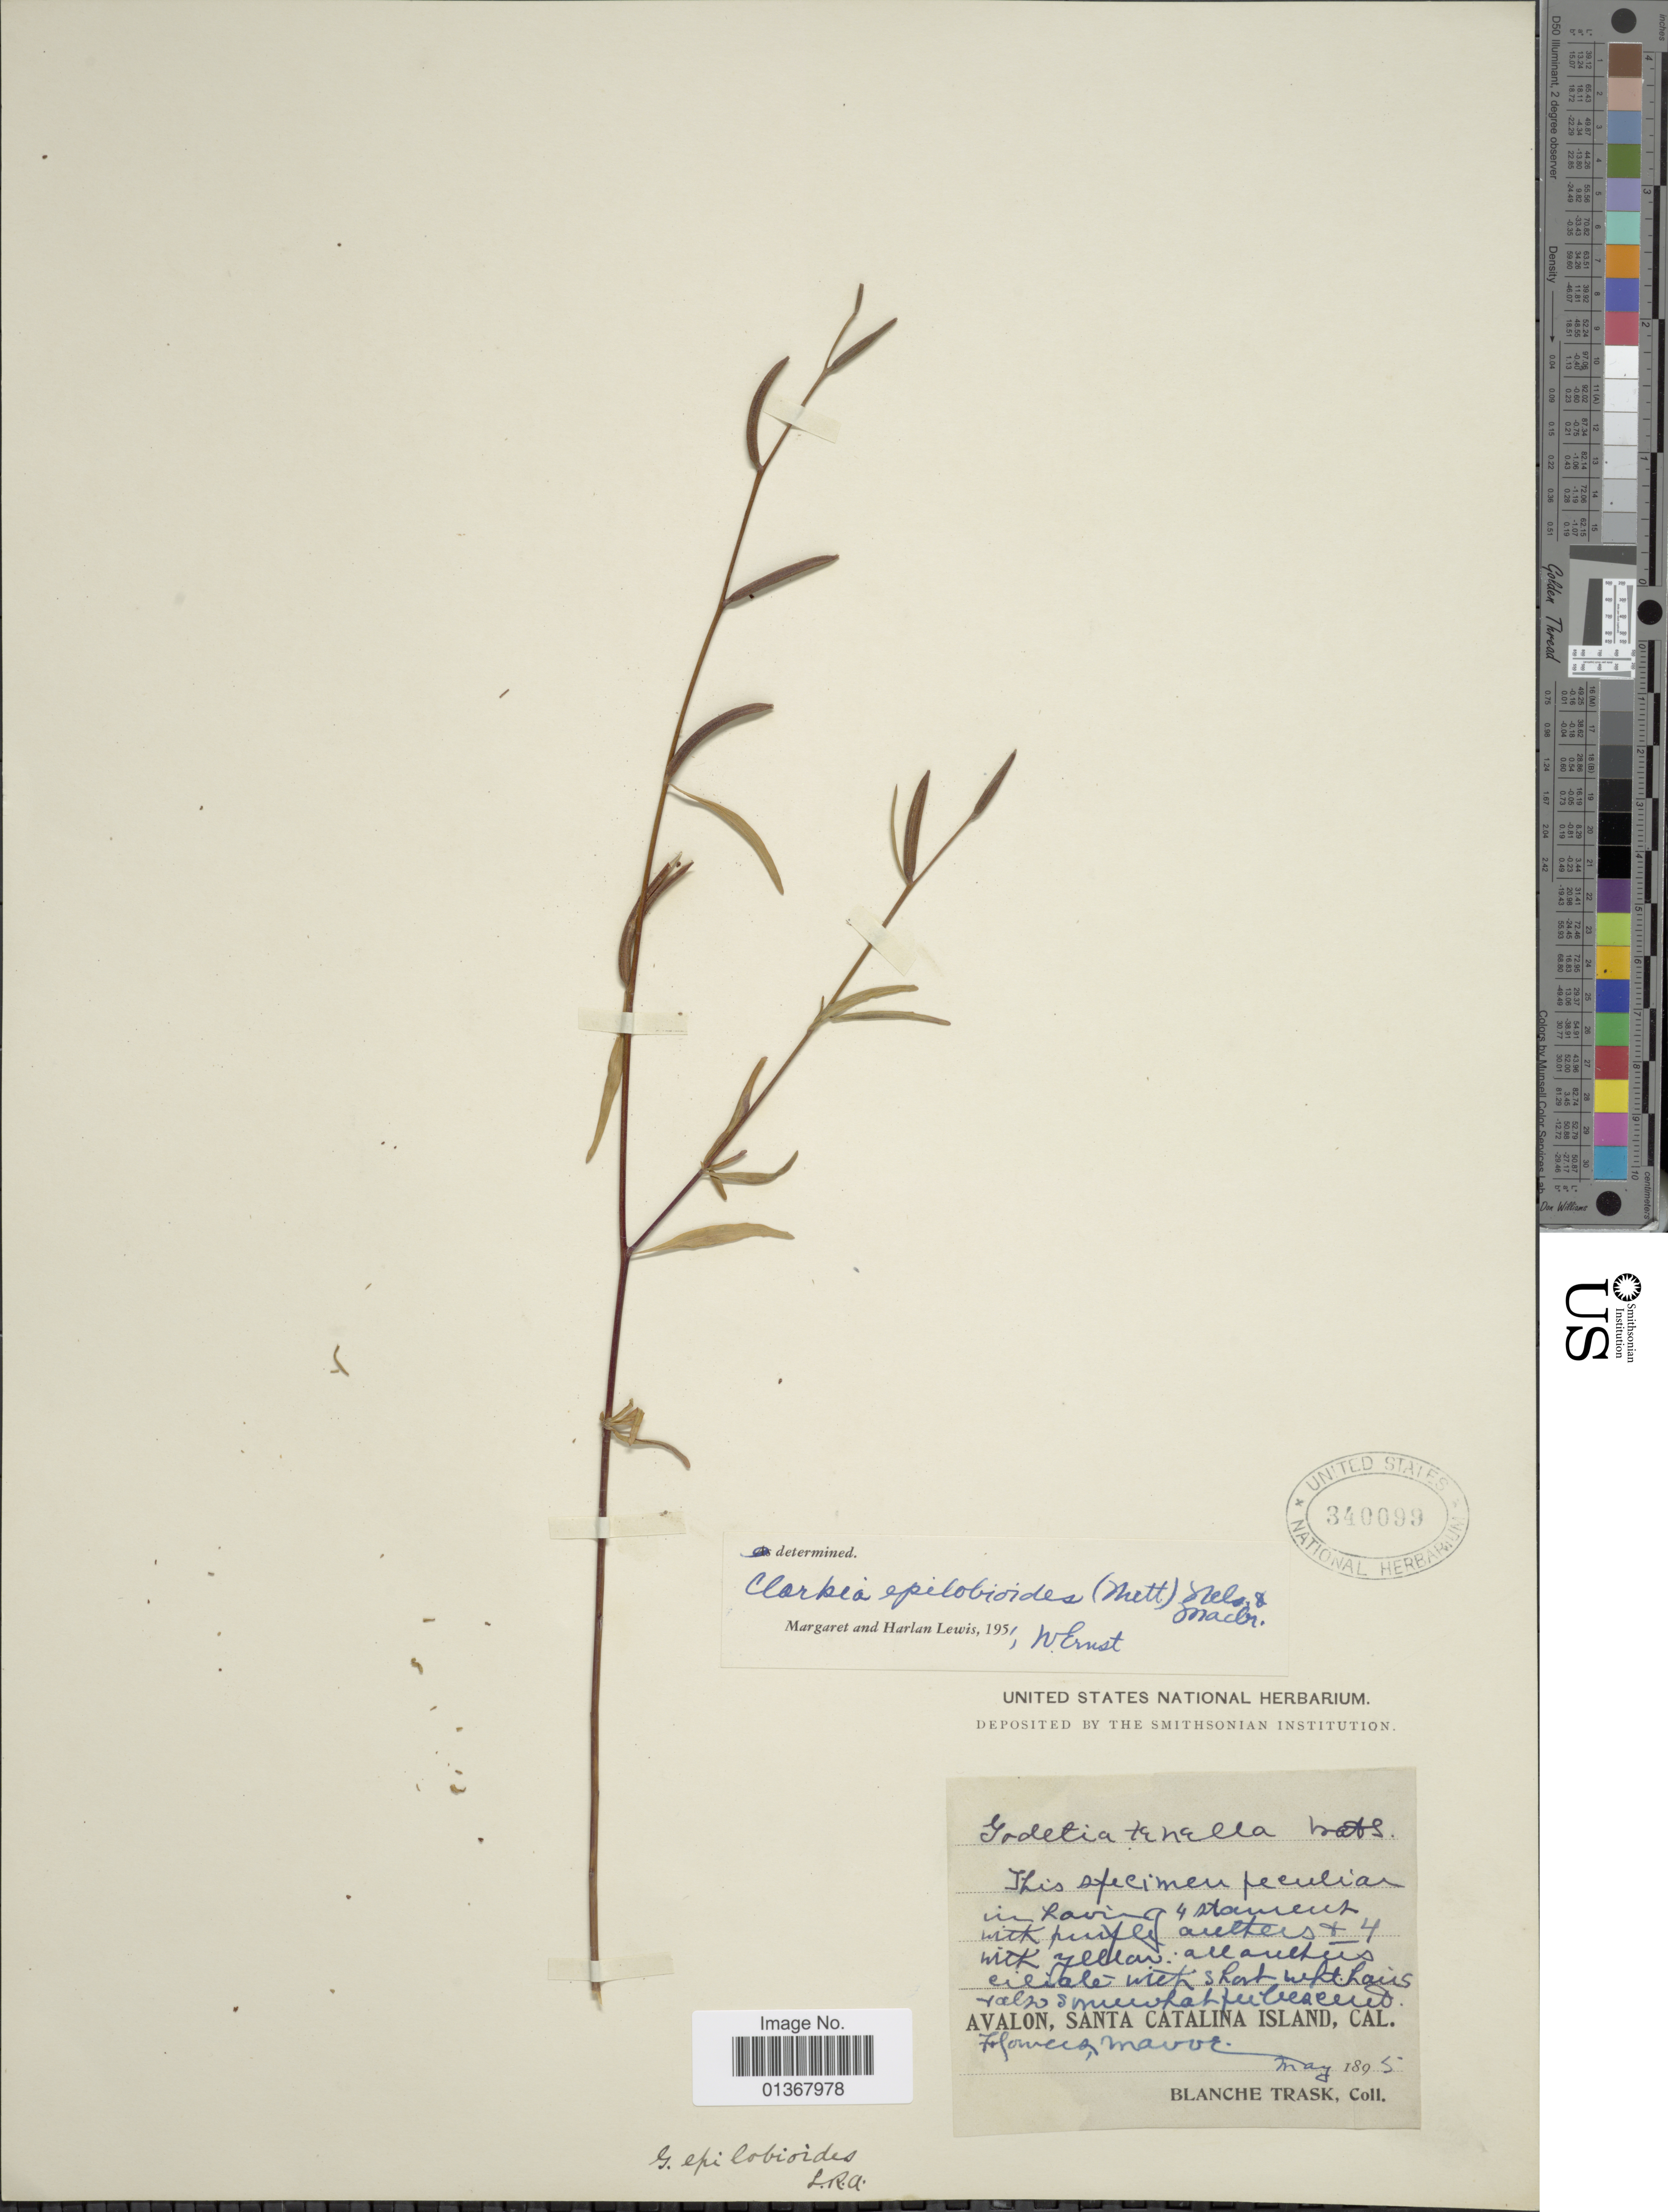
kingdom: Plantae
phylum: Tracheophyta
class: Magnoliopsida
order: Myrtales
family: Onagraceae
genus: Clarkia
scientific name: Clarkia epilobioides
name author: (Nutt. ex Torr. & A. Gray) A. Nelson & J.F. Macbr.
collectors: B. Trask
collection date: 1895-05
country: United States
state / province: California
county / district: Los Angeles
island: Santa Catalina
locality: Avalon, Santa Catalina Island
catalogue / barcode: US 340099